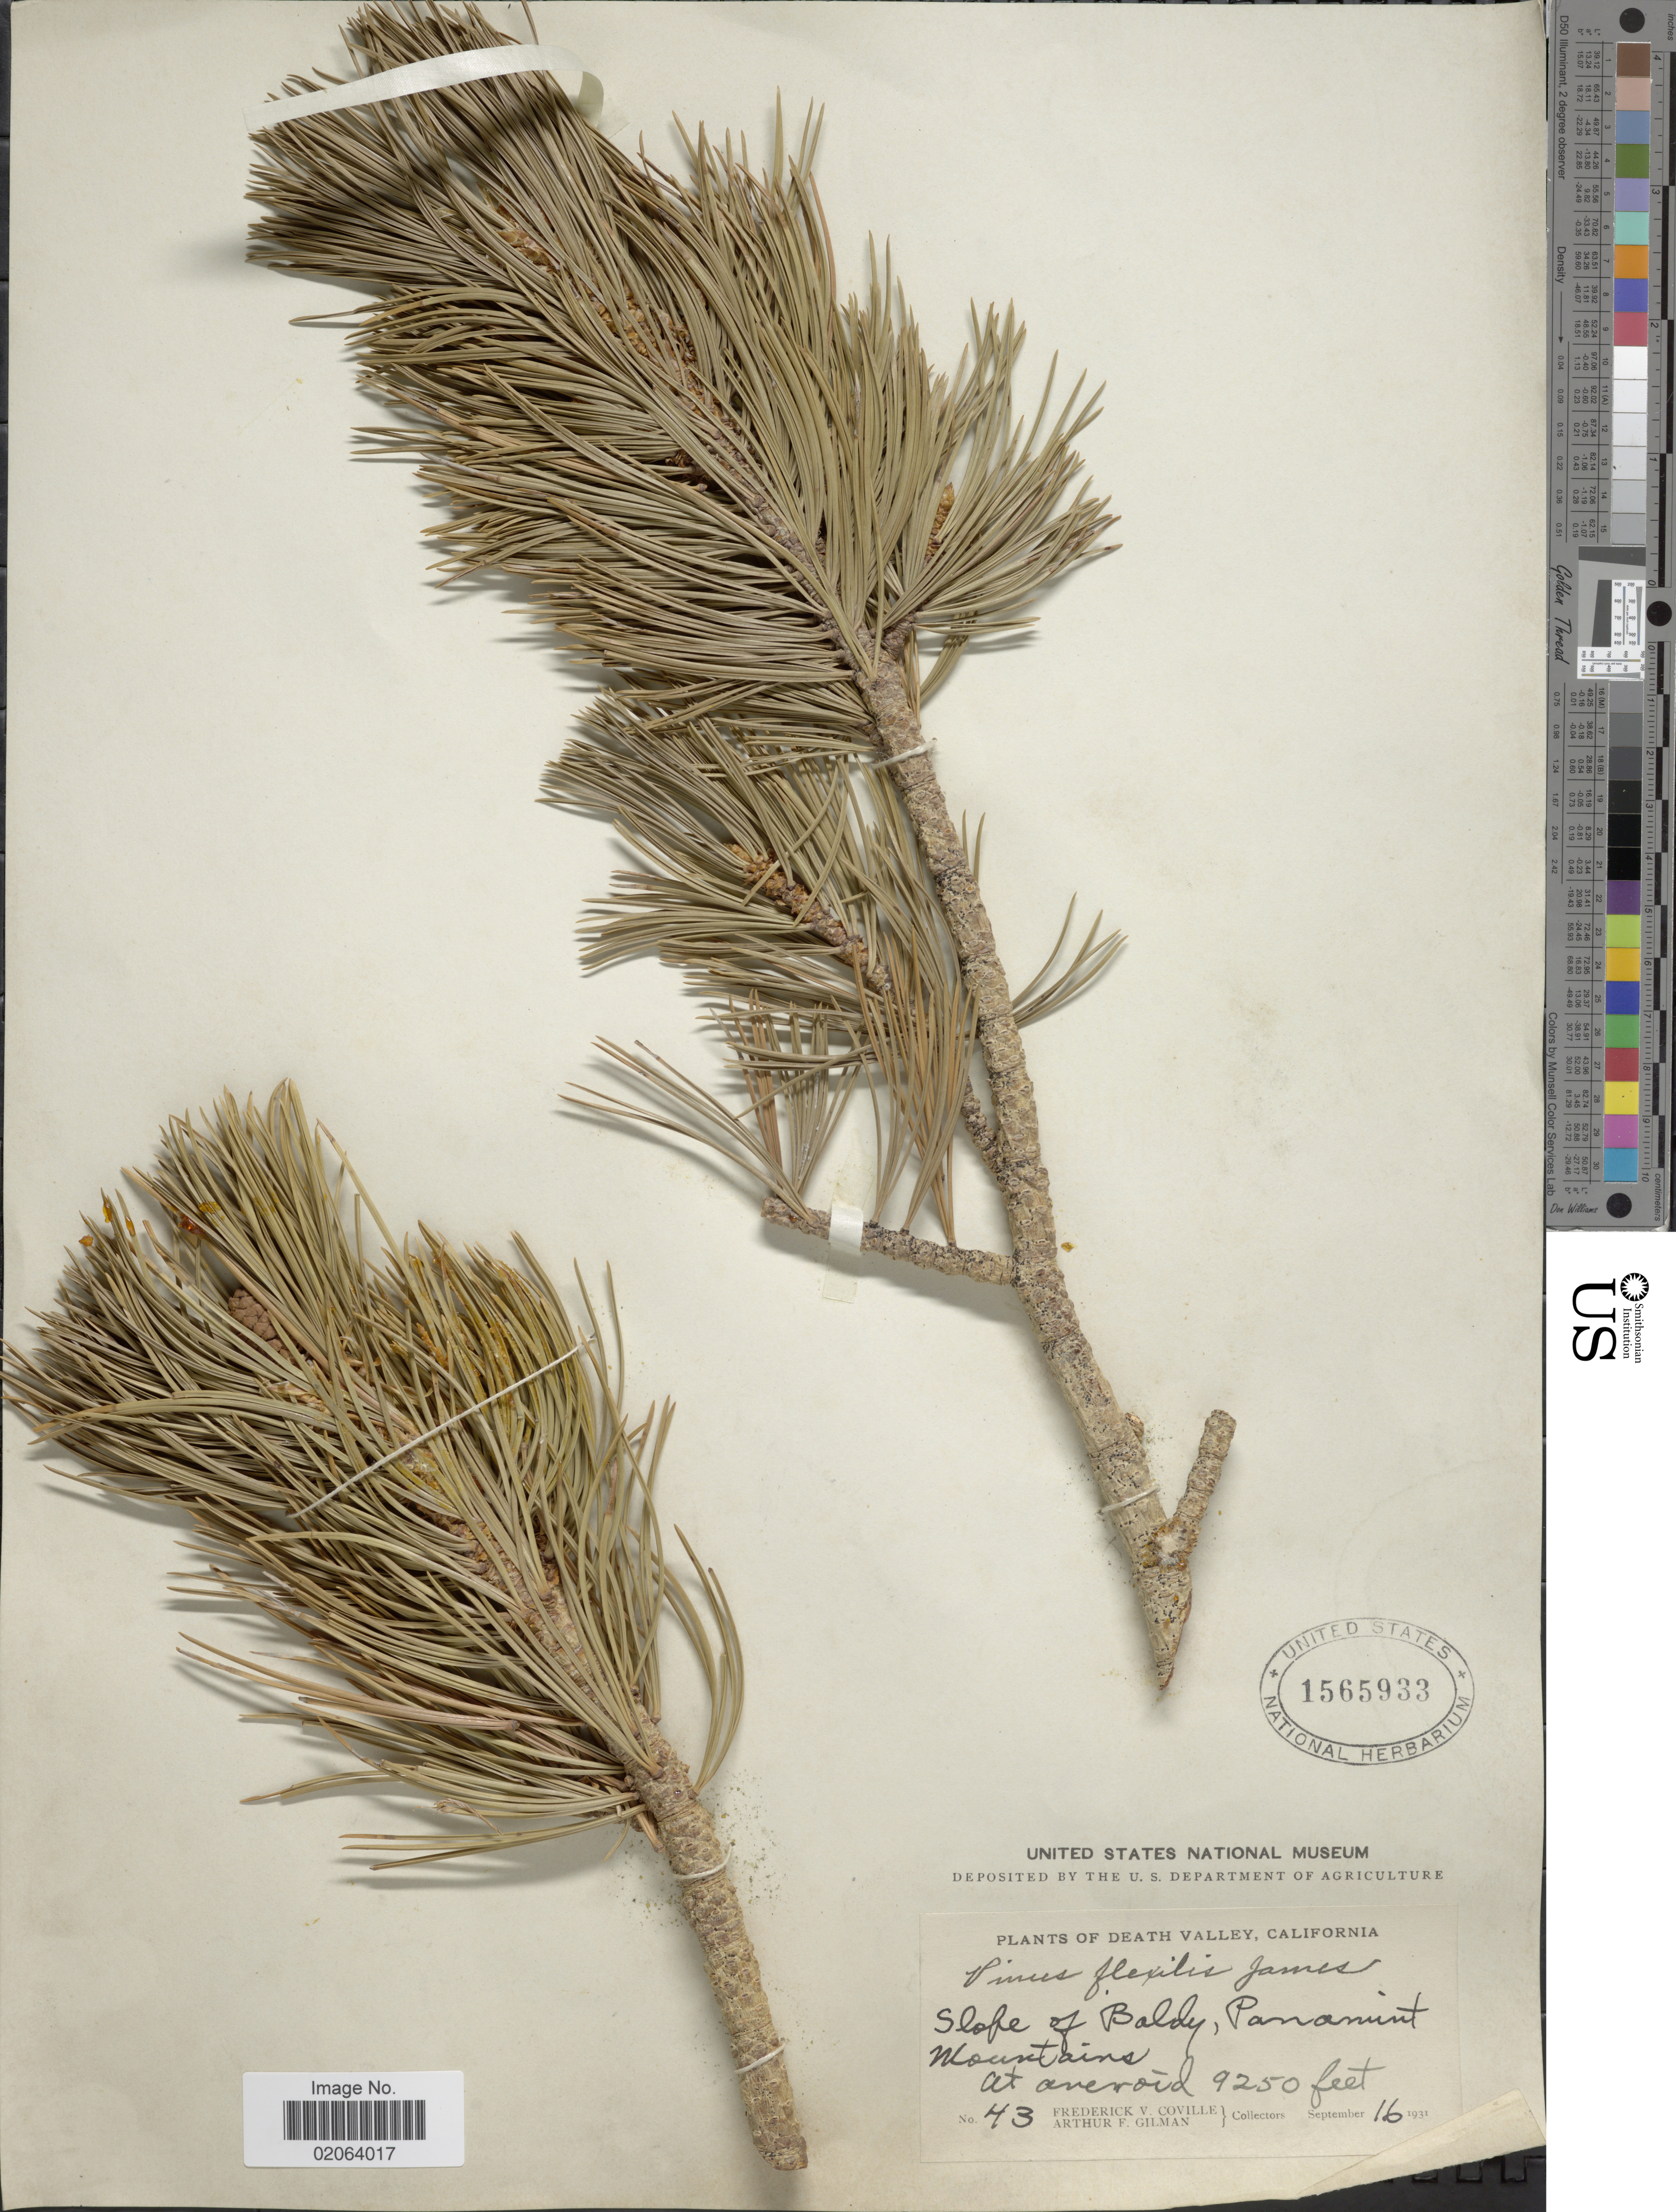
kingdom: Plantae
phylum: Tracheophyta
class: Pinopsida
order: Pinales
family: Pinaceae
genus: Pinus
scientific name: Pinus flexilis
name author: E. James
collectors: F. V. Coville & A. Gilman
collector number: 43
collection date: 1931-09-16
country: United States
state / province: California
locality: Death Valley. Slope of Baldy, Panamint Mountains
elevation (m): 2819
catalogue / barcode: US 1565933